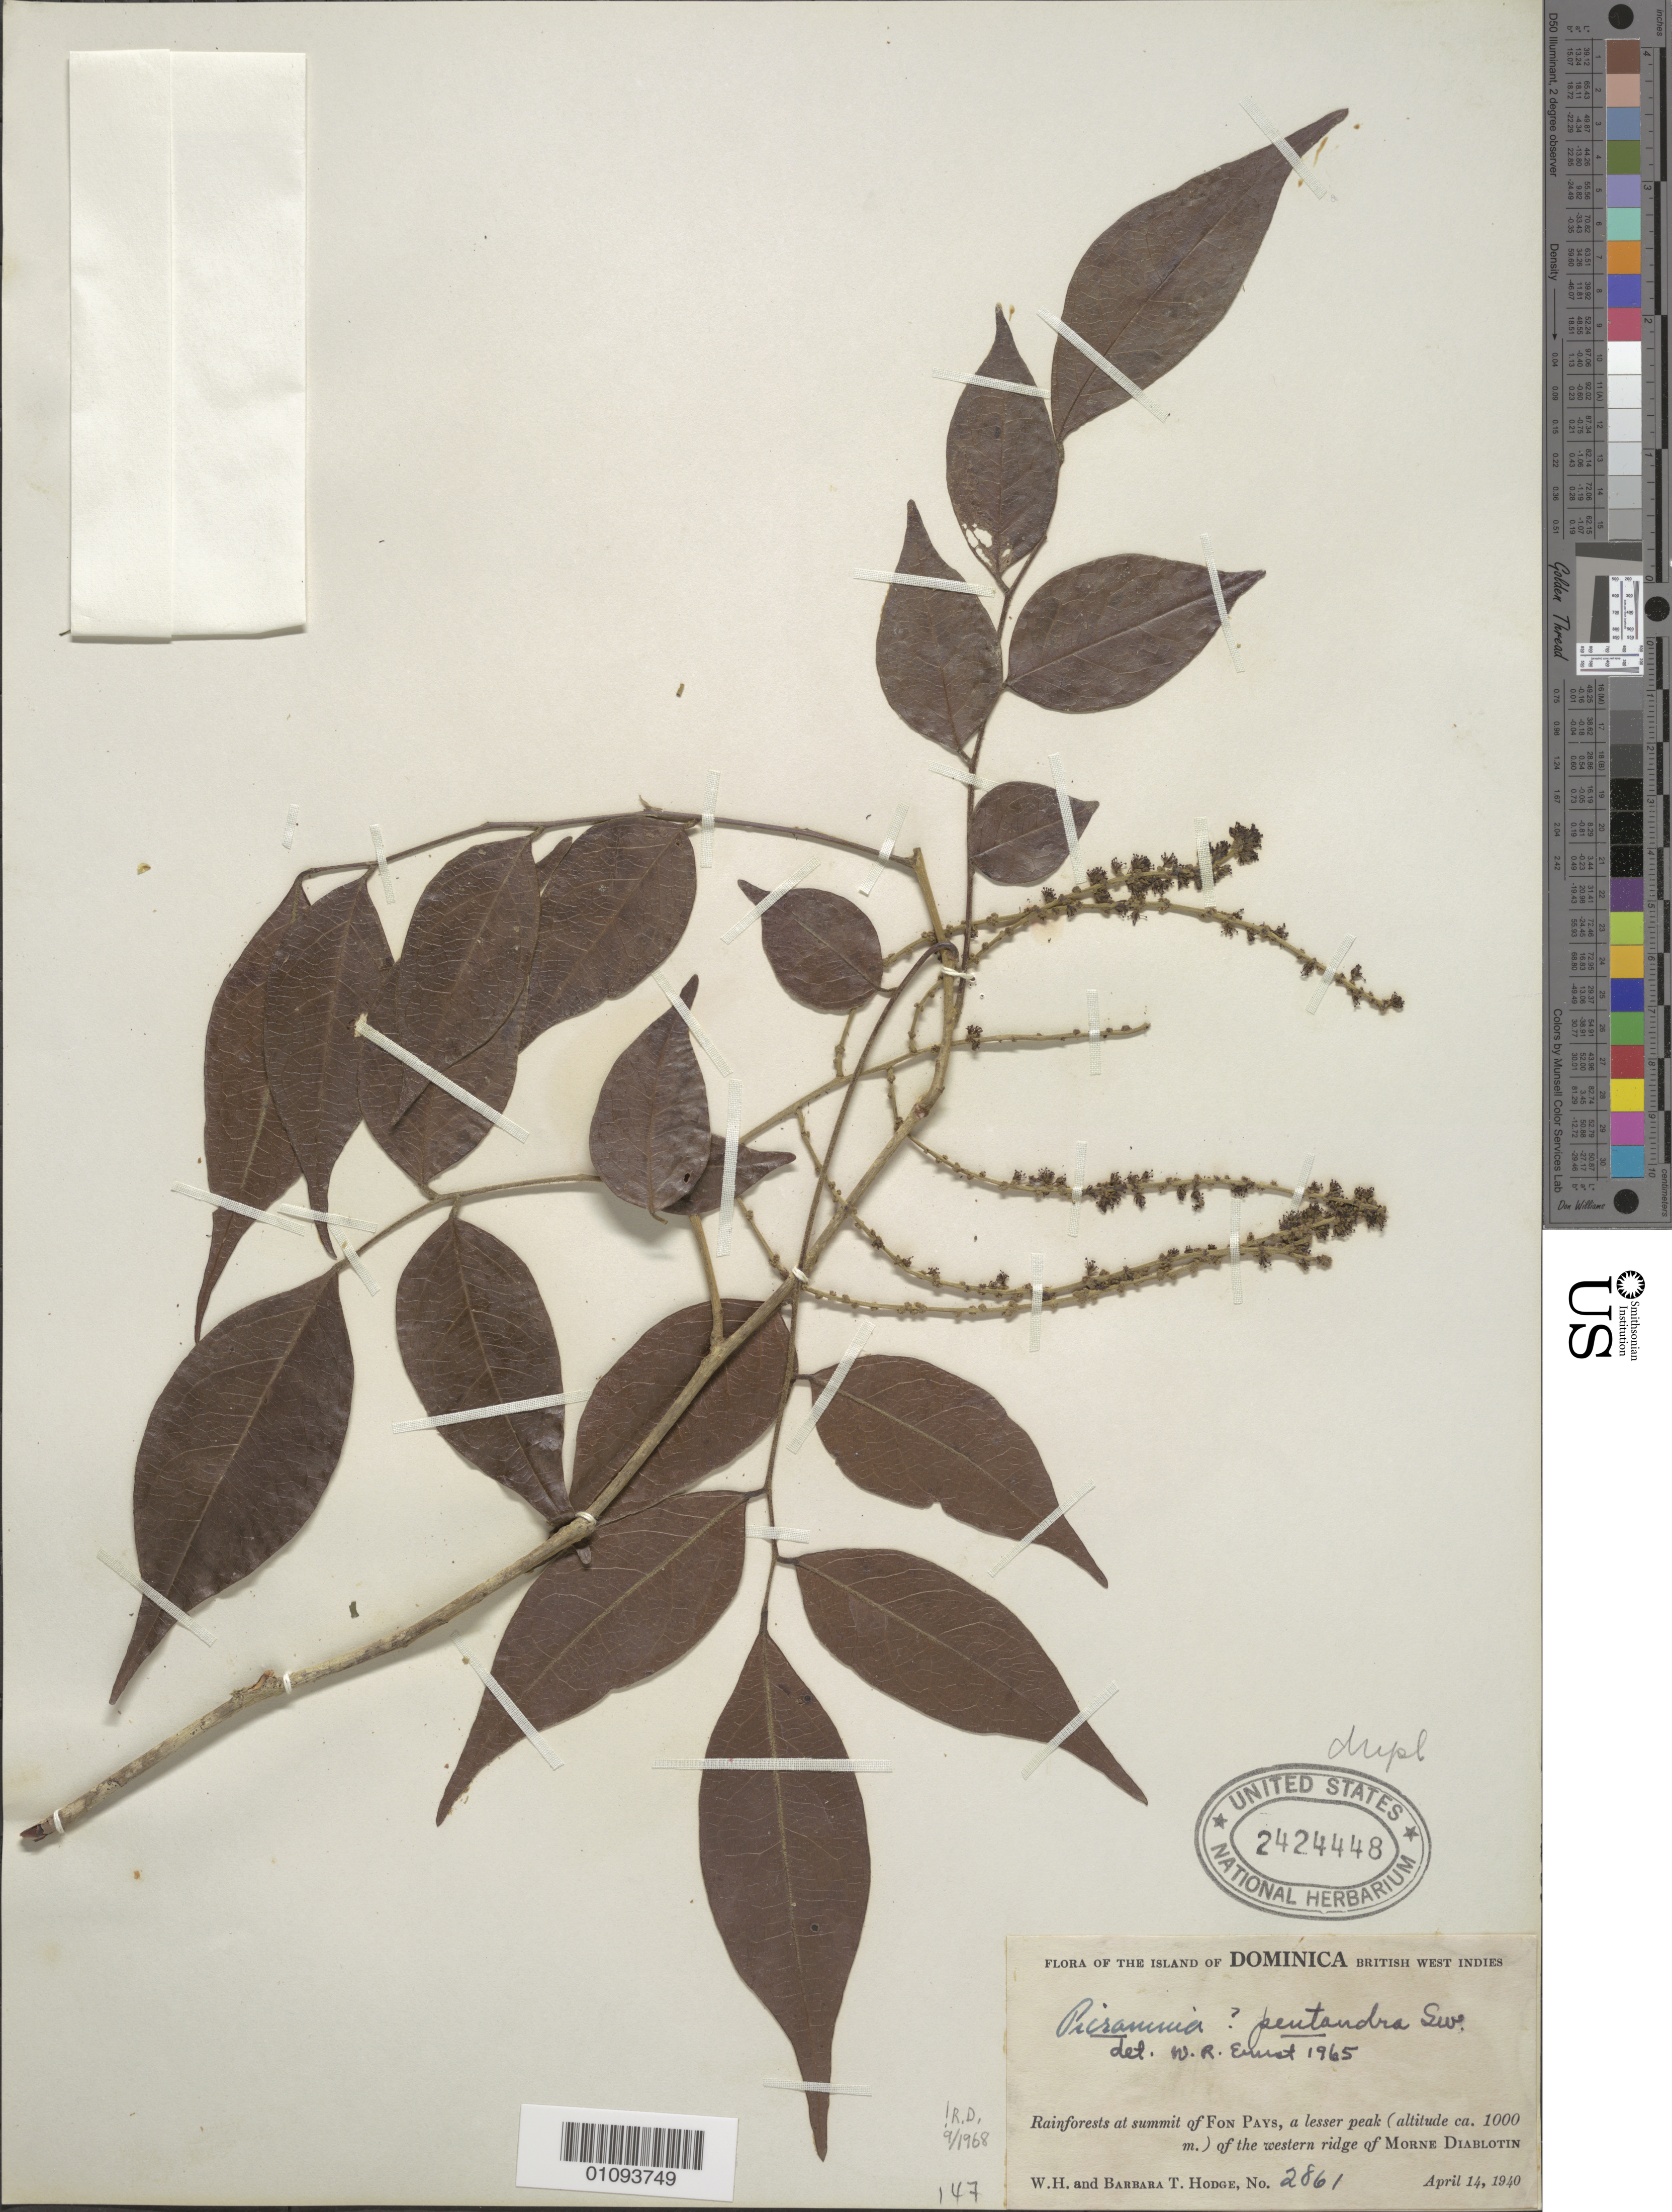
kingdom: Plantae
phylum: Tracheophyta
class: Magnoliopsida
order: Picramniales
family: Picramniaceae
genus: Picramnia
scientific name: Picramnia pentandra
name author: Sw.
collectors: W. Hodge & B. Hodge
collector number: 2861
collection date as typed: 14 Apr 1940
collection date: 1940-04-14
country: Dominica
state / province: St. Andrew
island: Dominica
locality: Rainforests at summit of Fon Pays, a lesser peak of the W ridge of Morne Diablotin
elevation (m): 1000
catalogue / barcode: US 2424448